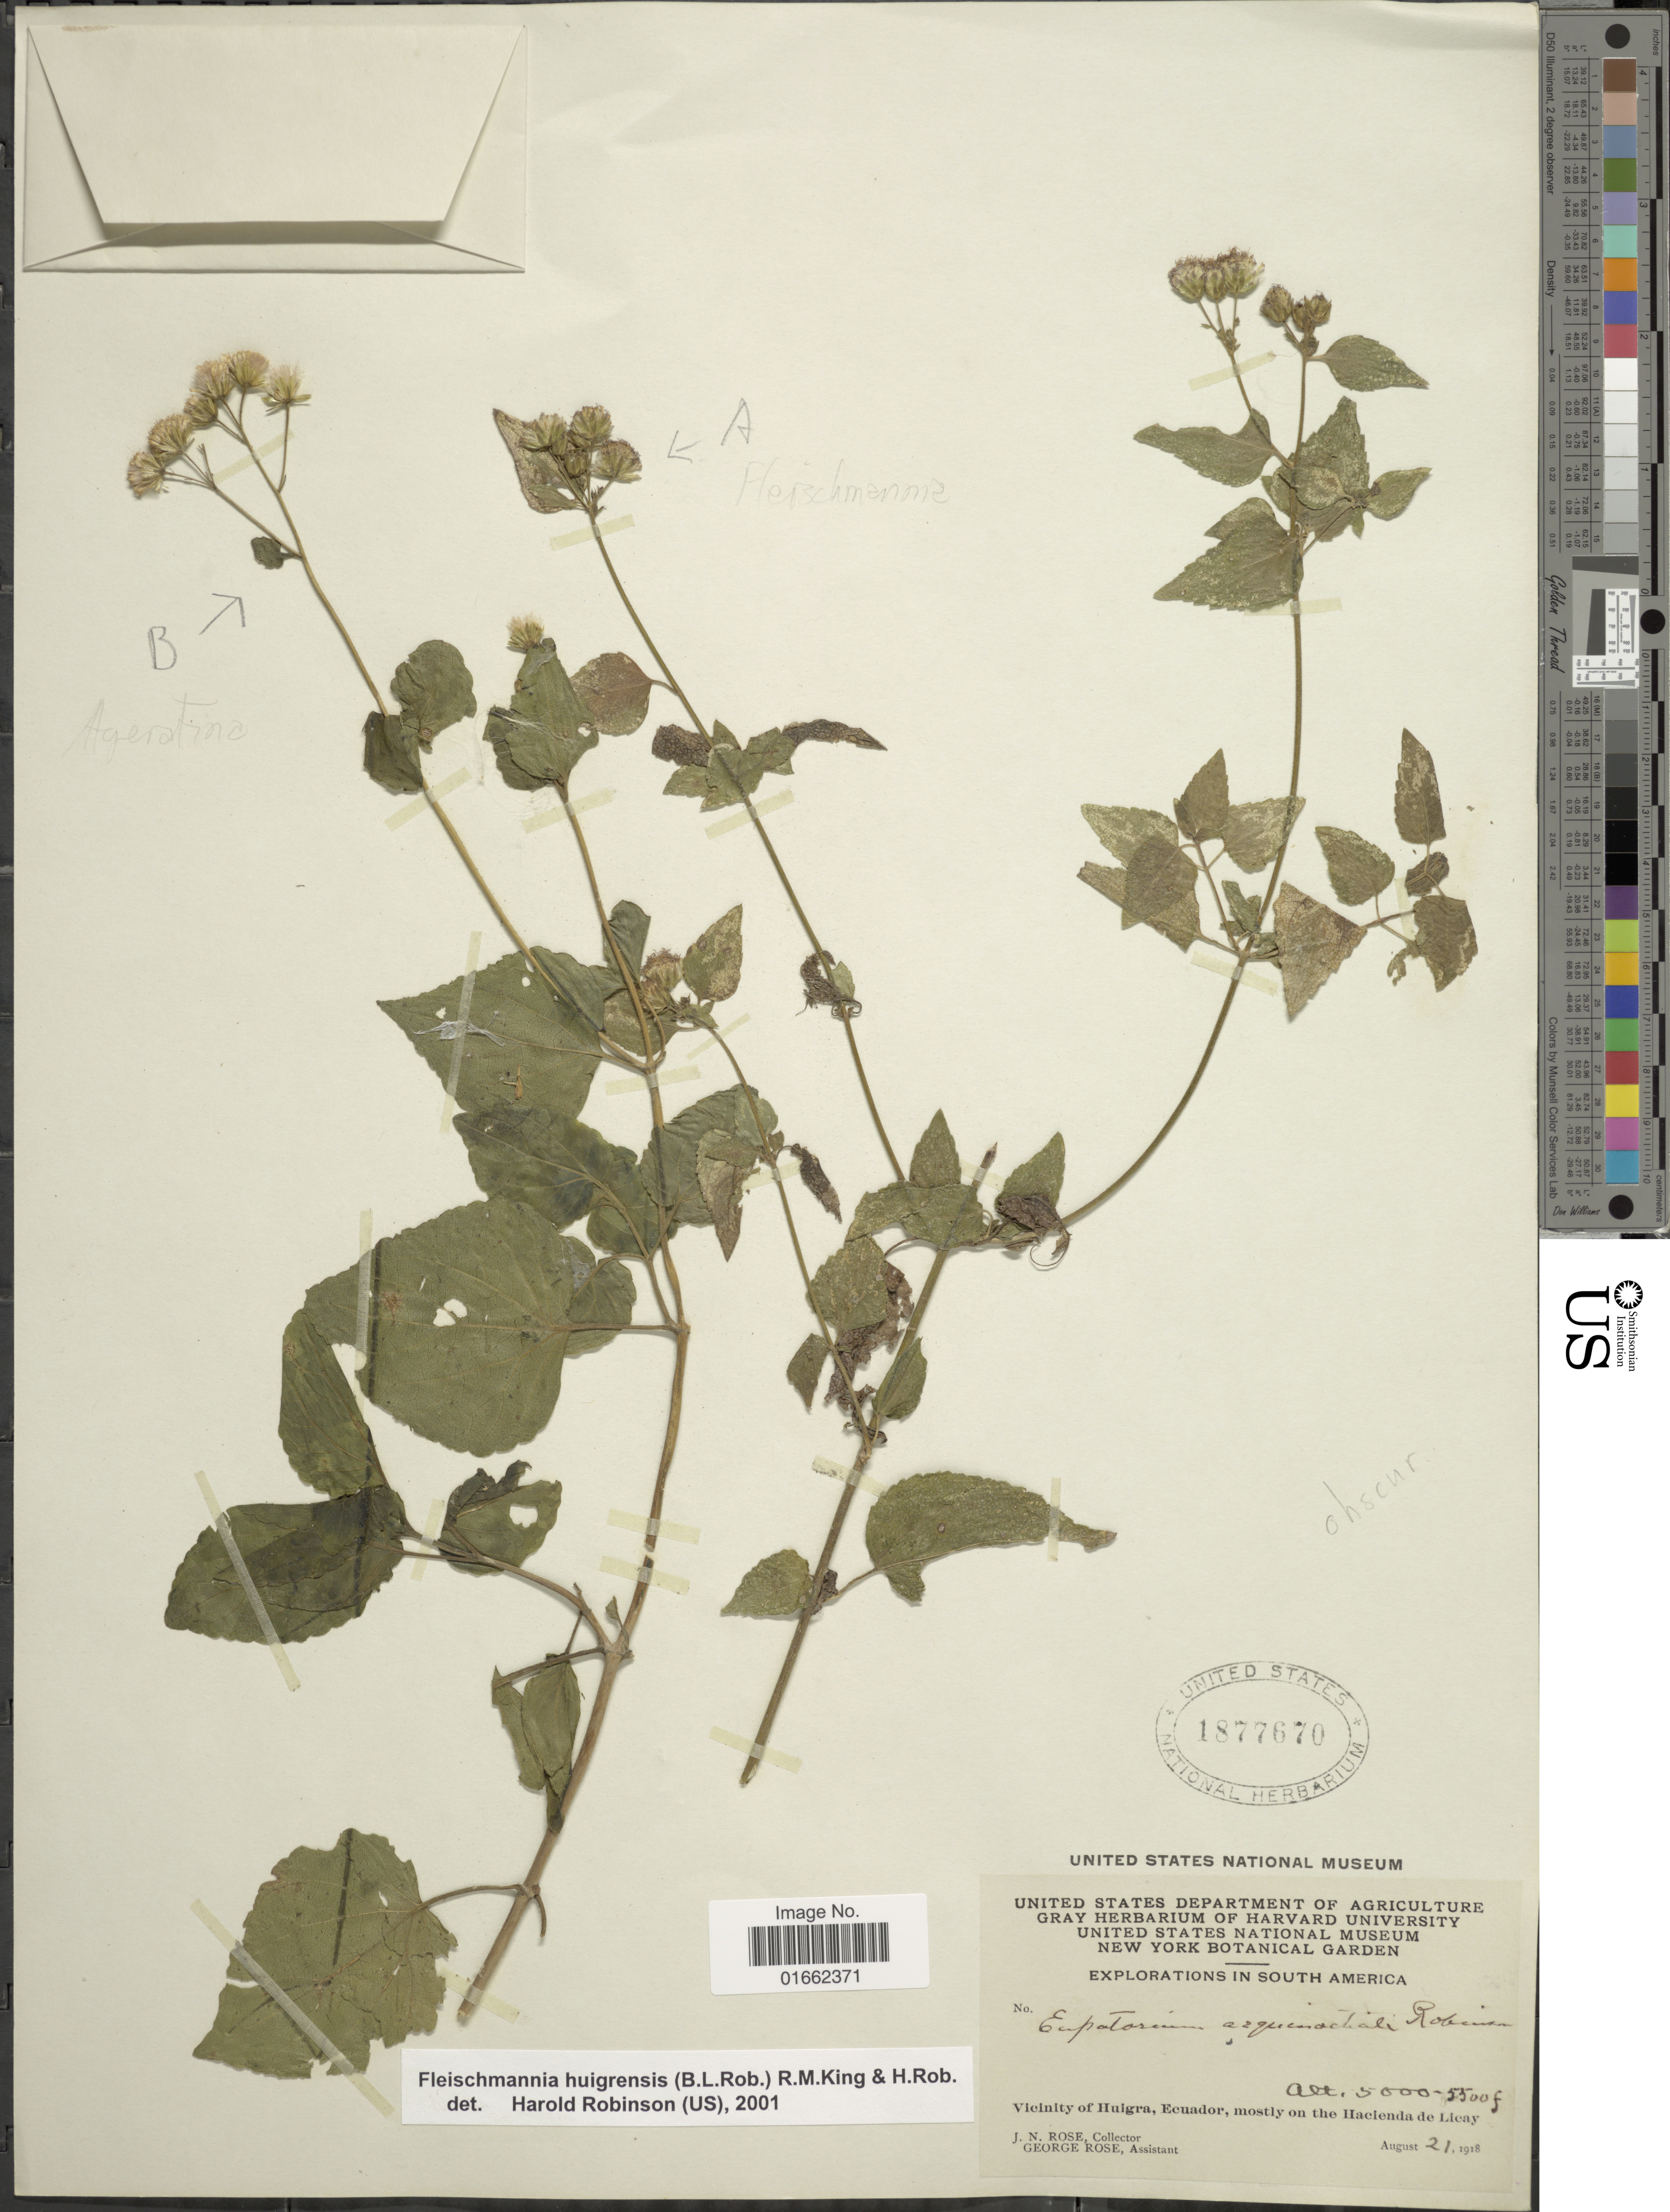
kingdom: Plantae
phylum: Tracheophyta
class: Magnoliopsida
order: Asterales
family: Asteraceae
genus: Fleischmannia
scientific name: Fleischmannia obscurifolia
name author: (Hieron.) R.M. King & H. Rob.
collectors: J. N. Rose & G. Rose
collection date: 1918-08-21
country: Ecuador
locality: Vicinity of Huigra, Ecuador, mostly on the Hacienda de Licay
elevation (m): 1524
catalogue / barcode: US 1877670